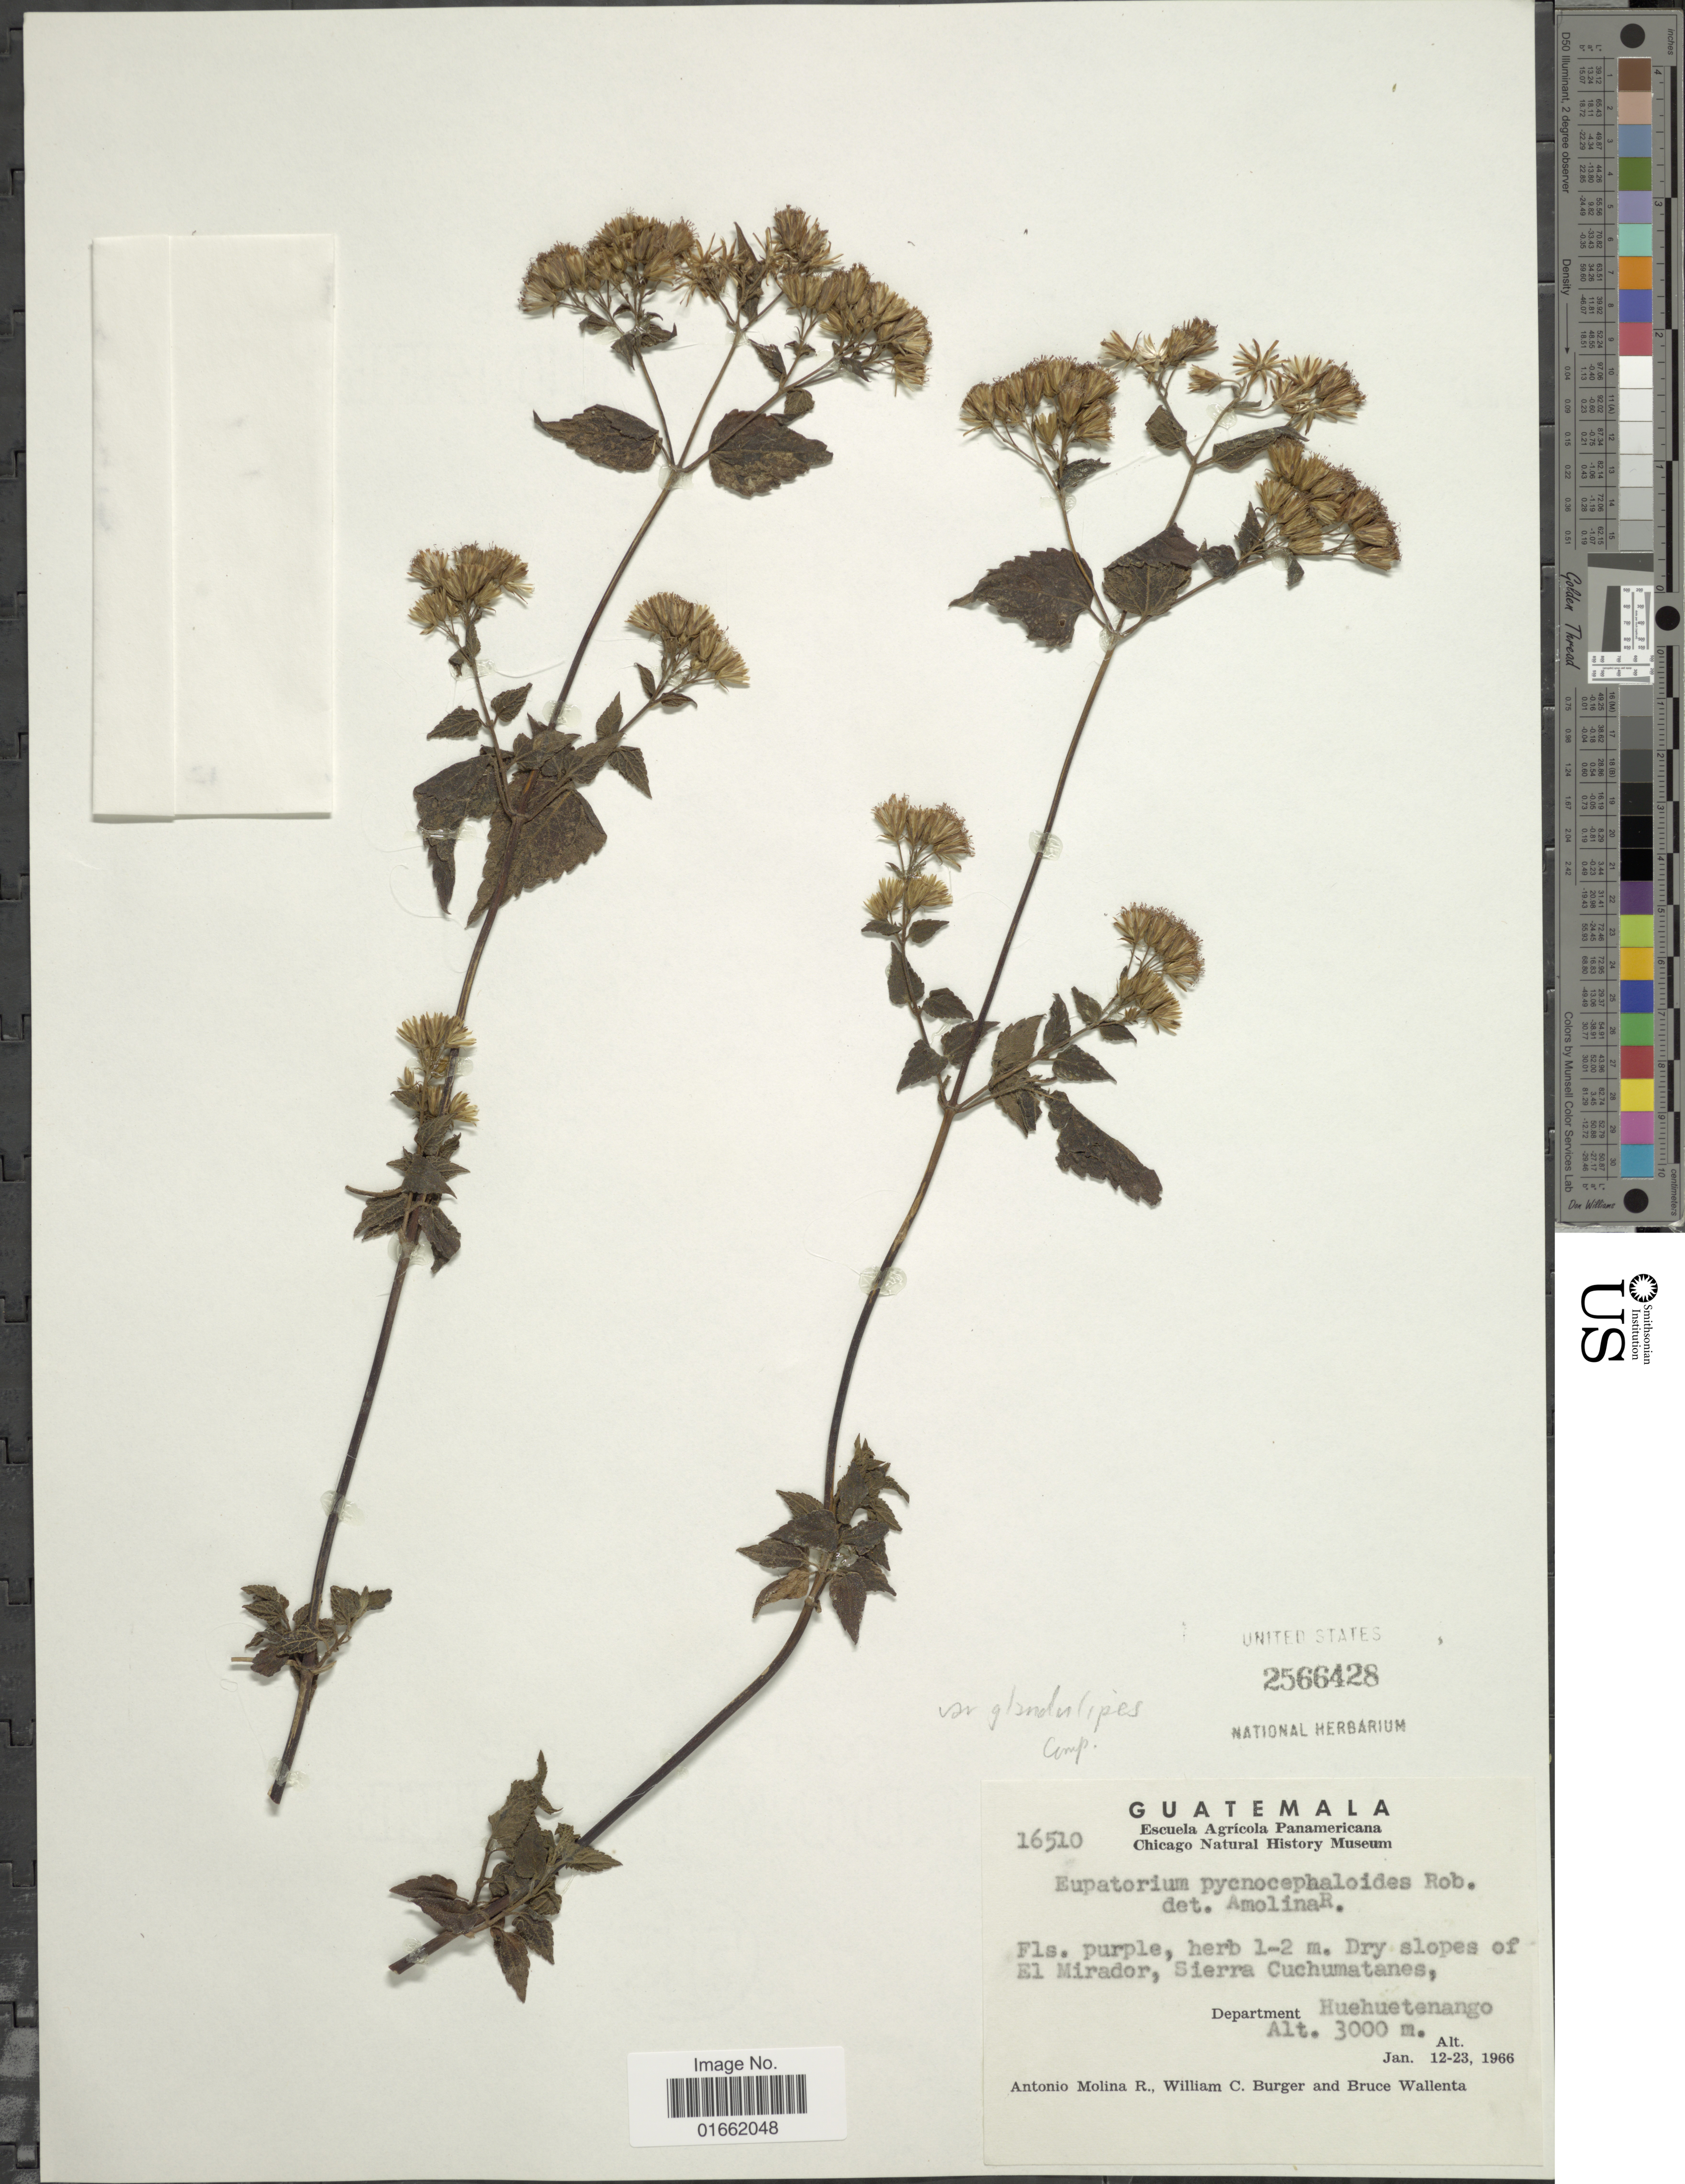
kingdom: Plantae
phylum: Tracheophyta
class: Magnoliopsida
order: Asterales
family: Asteraceae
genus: Fleischmannia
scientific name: Fleischmannia pycnocephaloides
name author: (B.L. Rob.) R.M. King & H. Rob.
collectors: A. Molina R., W. Burger & B. Wallenta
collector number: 16510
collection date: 1966-01-12/1966-01-23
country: Guatemala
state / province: Huehuetenango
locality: Dry slopes of El Mirador, Sierra Cuchumatanes, Department Huehuetenango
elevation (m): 3000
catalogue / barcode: US 2566428